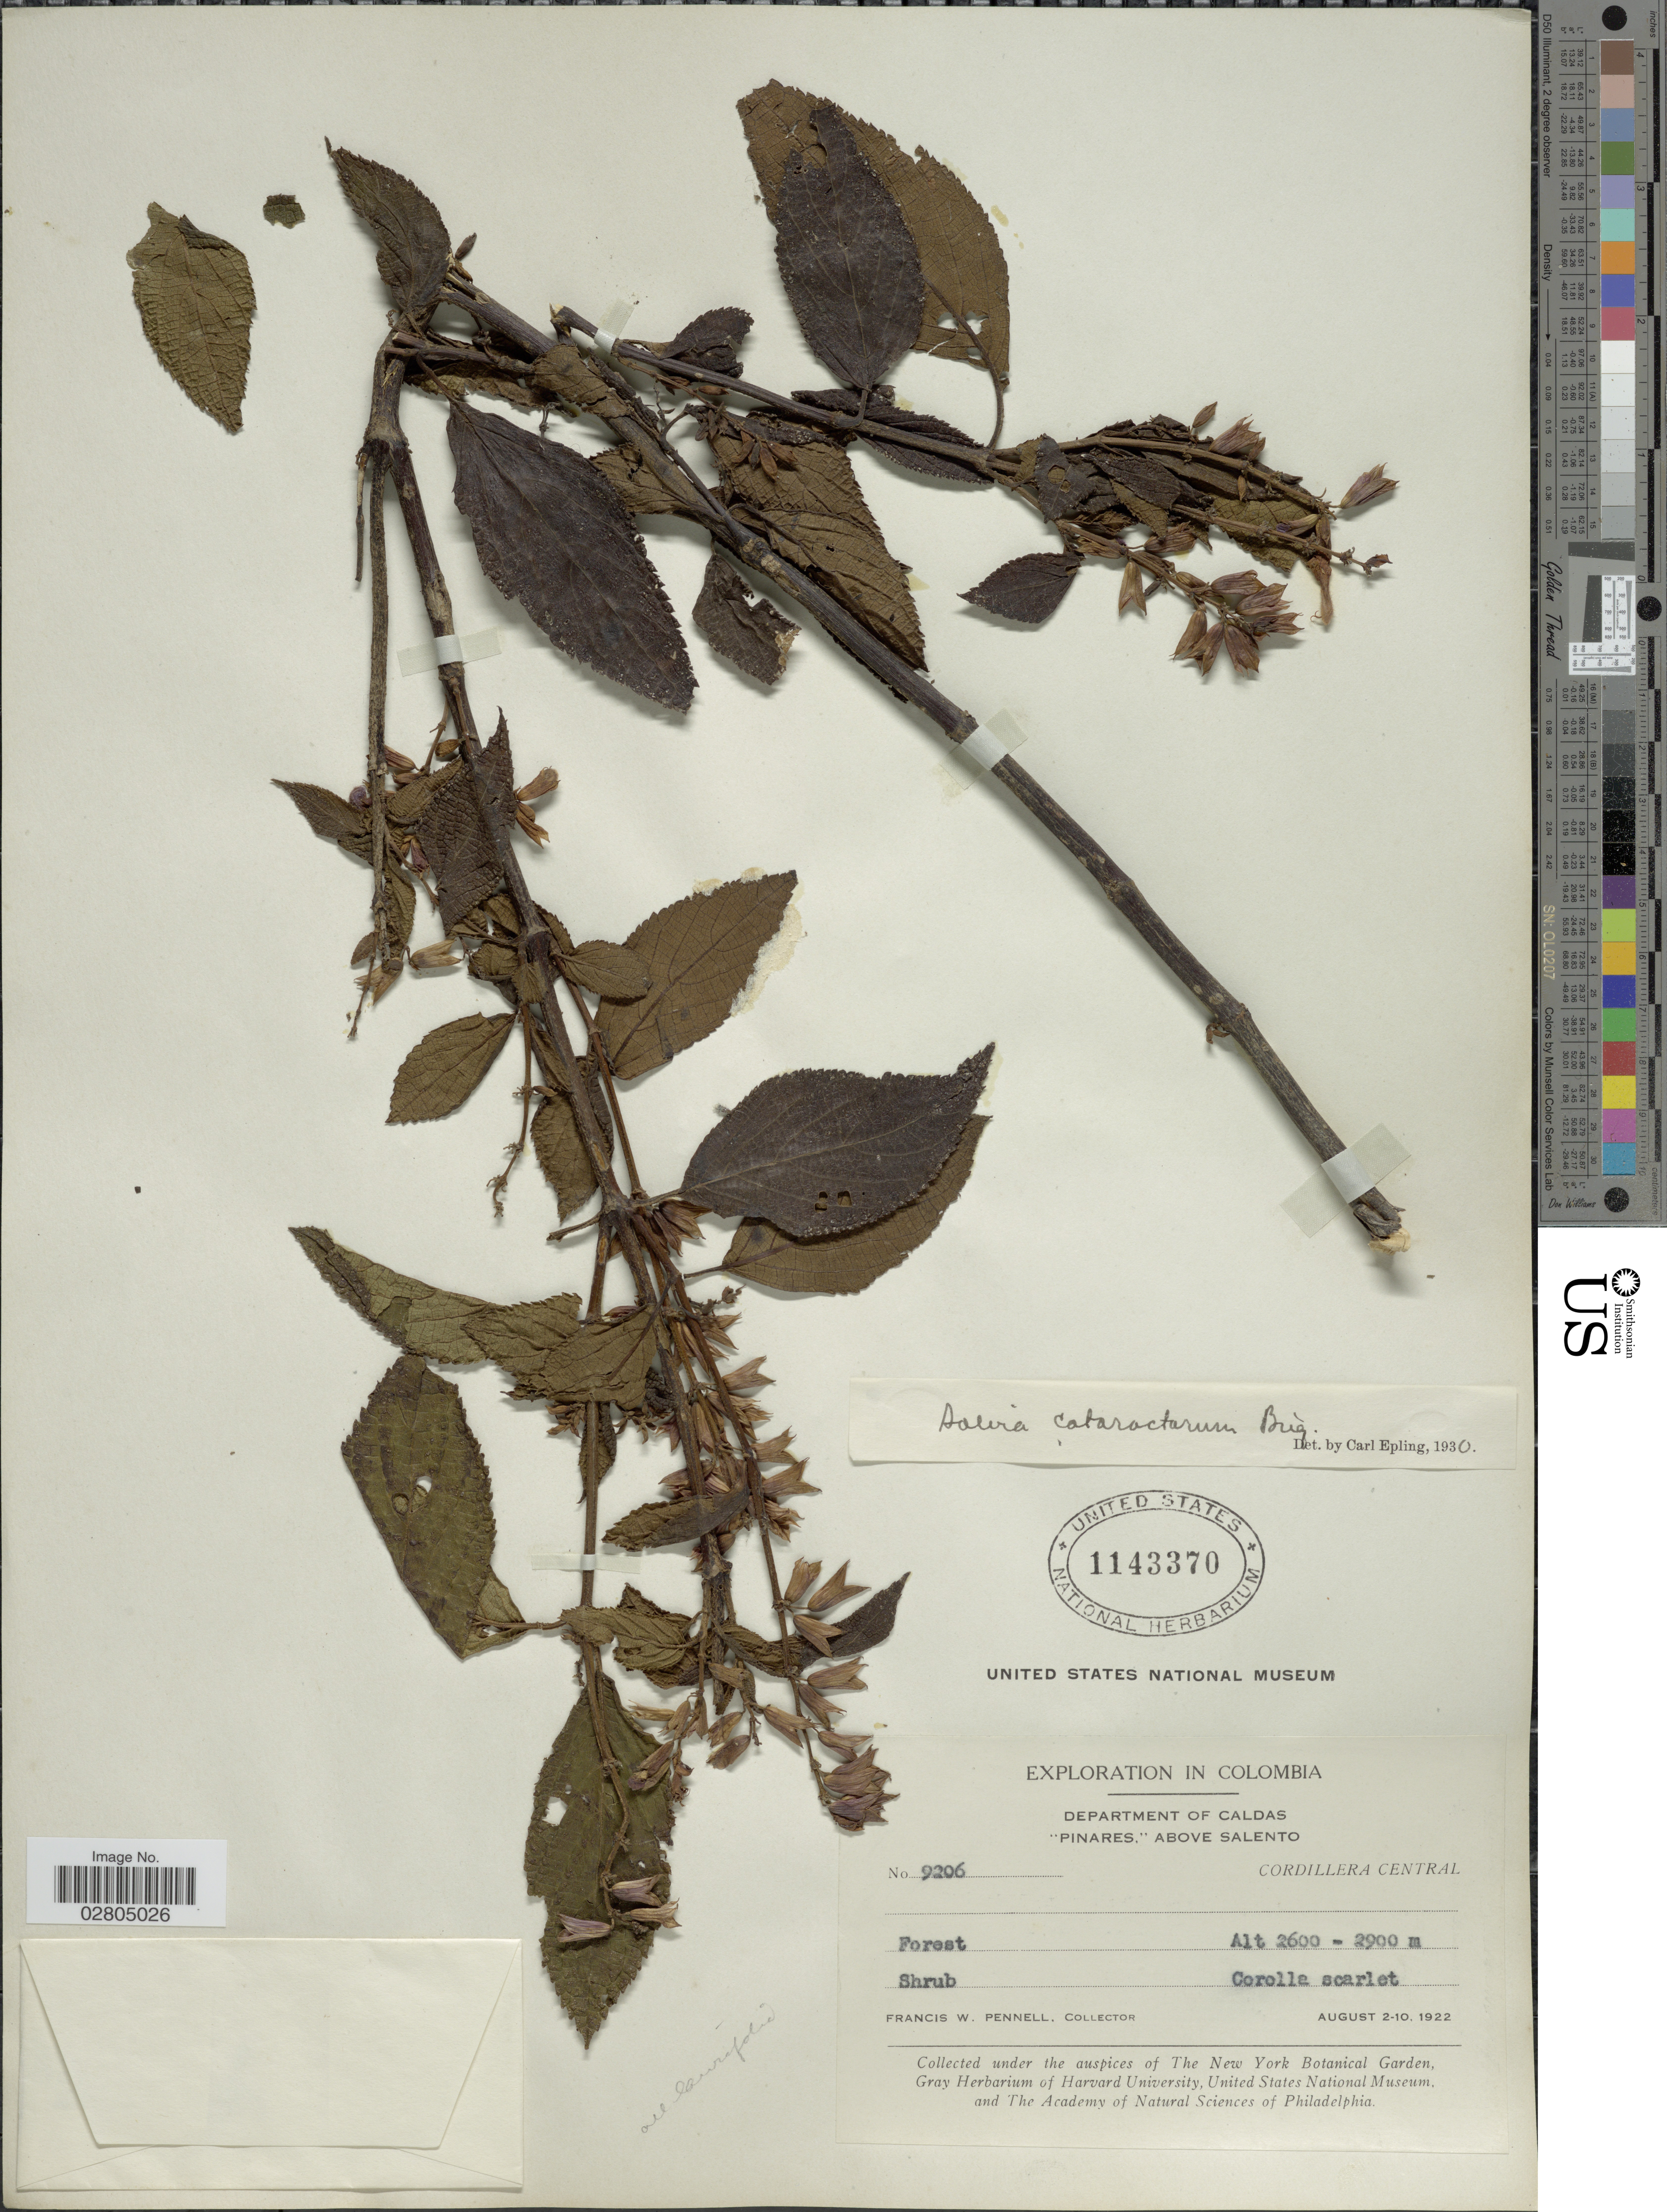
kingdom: Plantae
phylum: Tracheophyta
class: Magnoliopsida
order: Lamiales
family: Lamiaceae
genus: Salvia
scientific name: Salvia rufula subsp. latens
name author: (Benth.) J.R.I. Wood & Harley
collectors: F. W. Pennell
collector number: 9206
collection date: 1922-08-02/1922-08-10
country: Colombia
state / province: Caldas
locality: Department of Caldas, 'Pinares,' above Salento, Cordillera Central.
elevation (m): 2600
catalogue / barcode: US 1143370